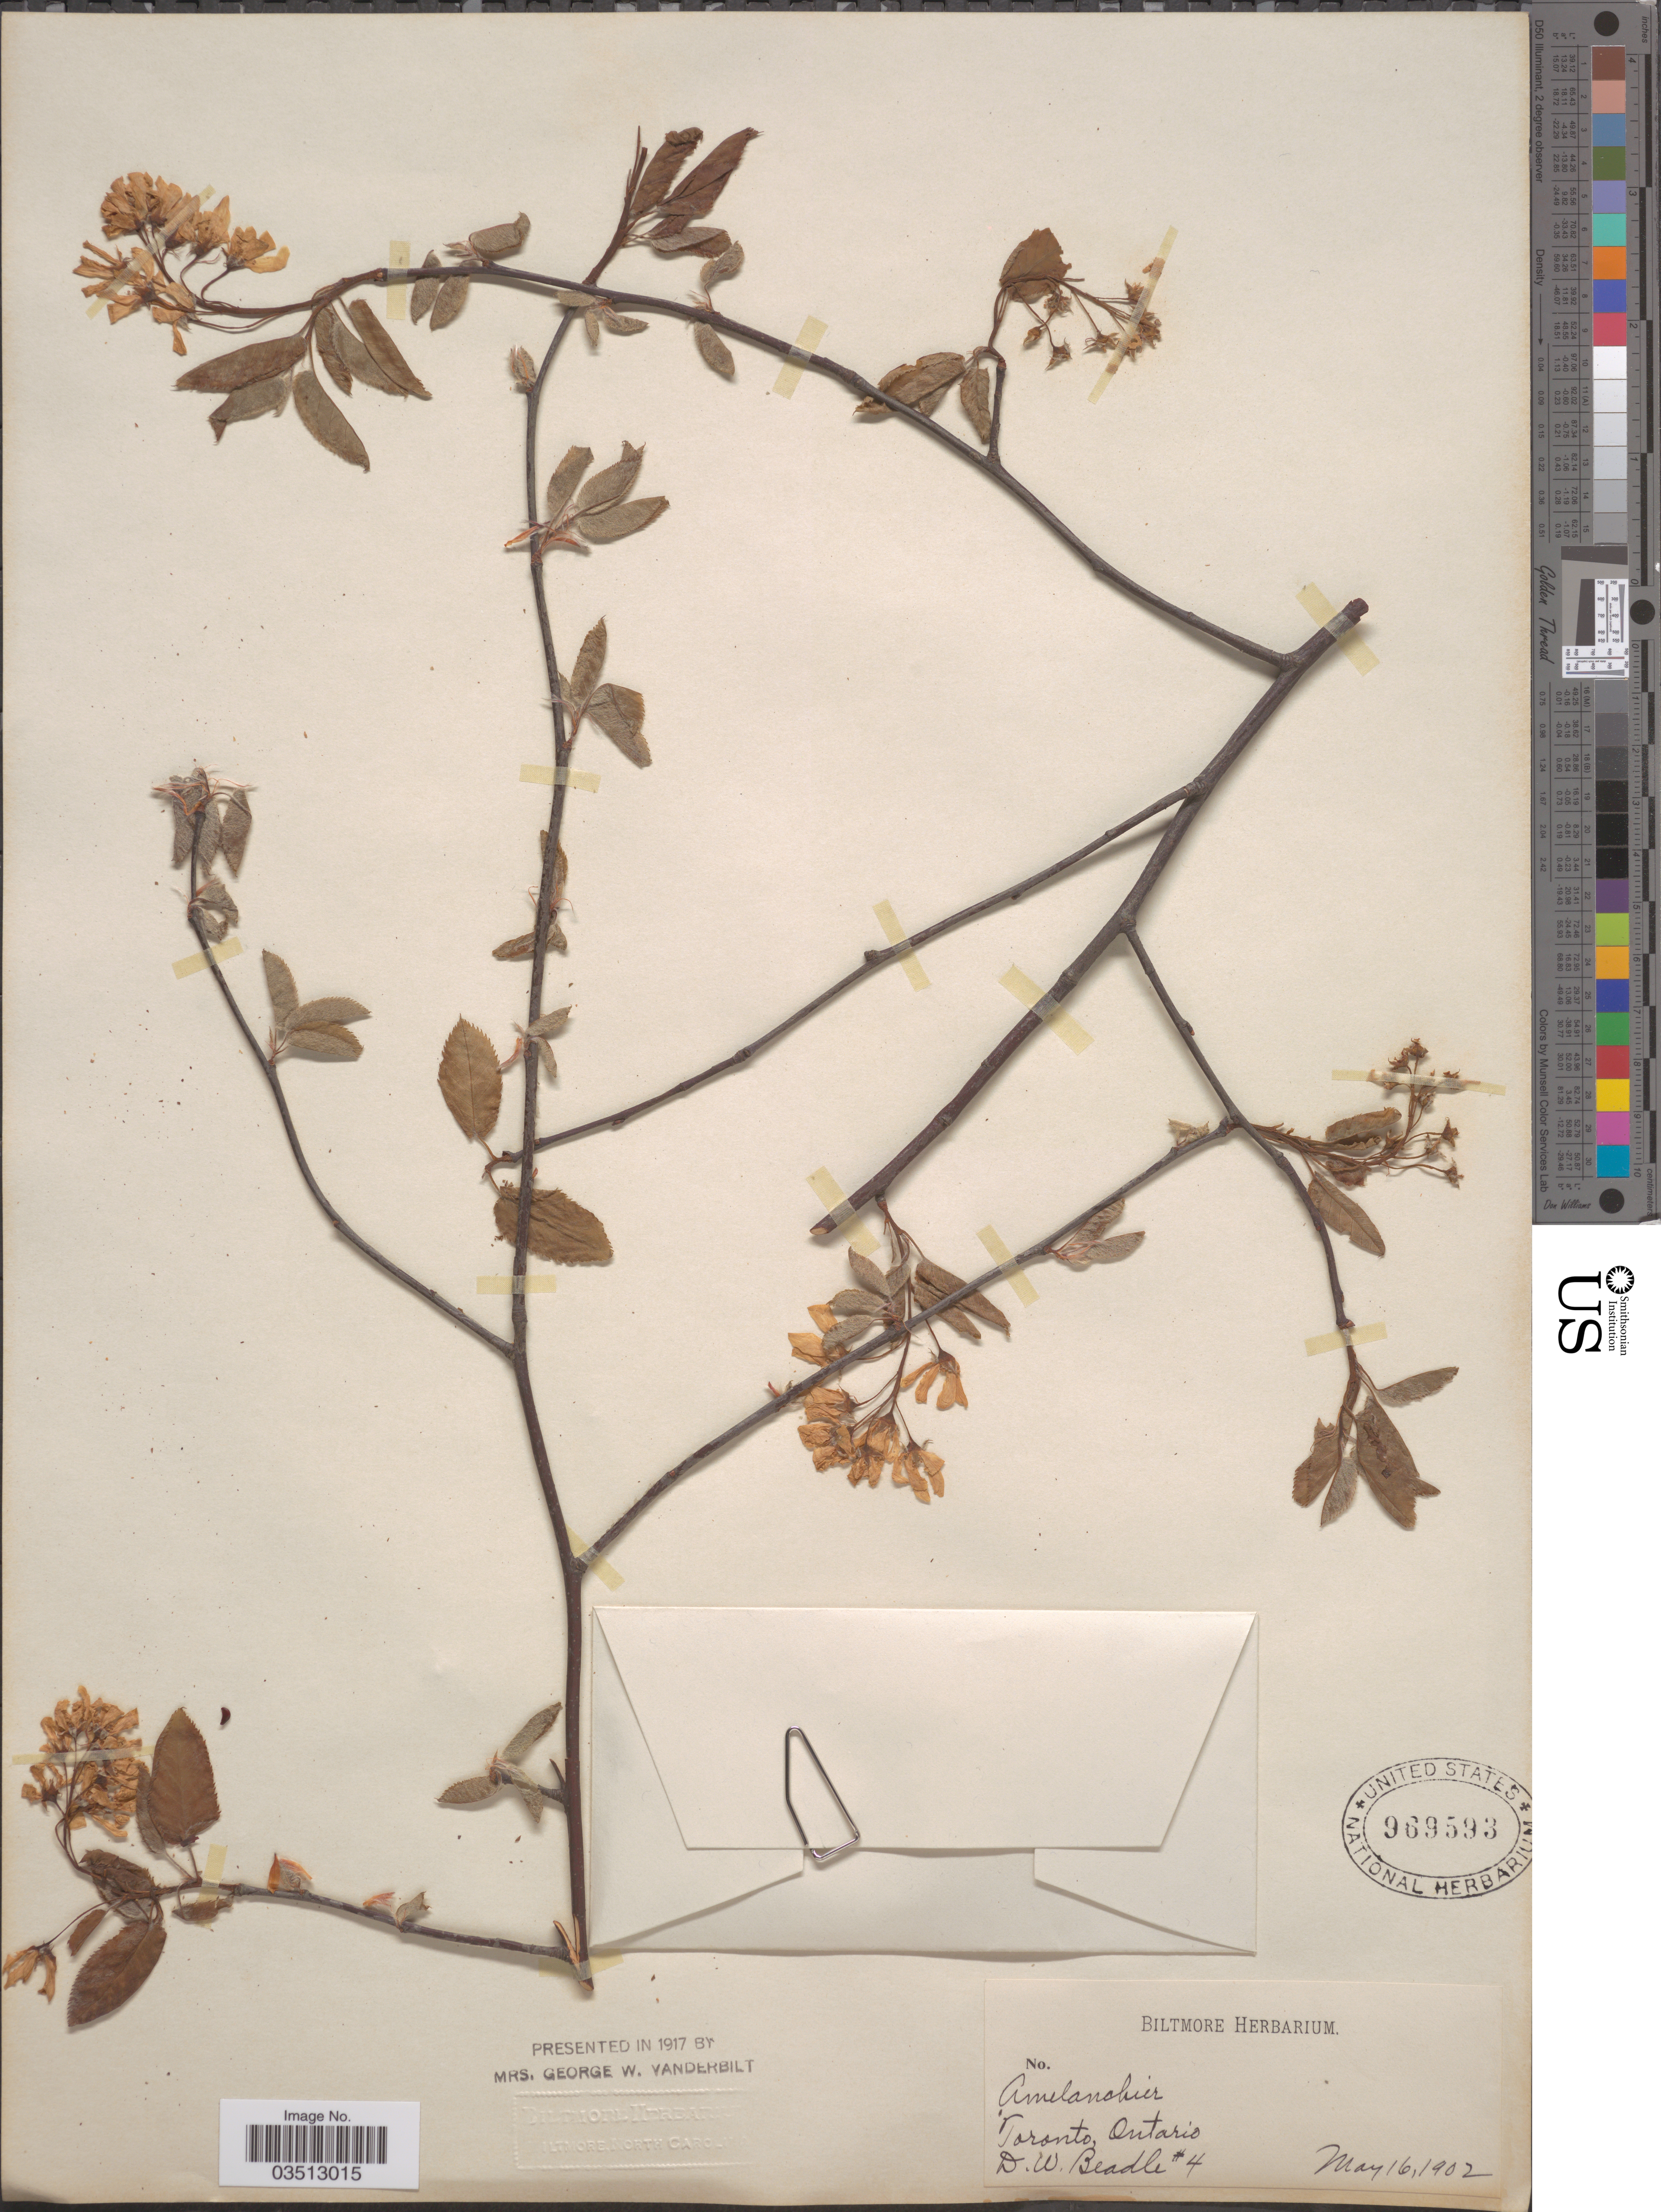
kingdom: Plantae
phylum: Tracheophyta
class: Magnoliopsida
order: Rosales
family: Rosaceae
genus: Amelanchier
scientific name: Amelanchier sp.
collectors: D. Beadle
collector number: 4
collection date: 1902-05-16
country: Canada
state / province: Ontario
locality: Toronto.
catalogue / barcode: US 969593